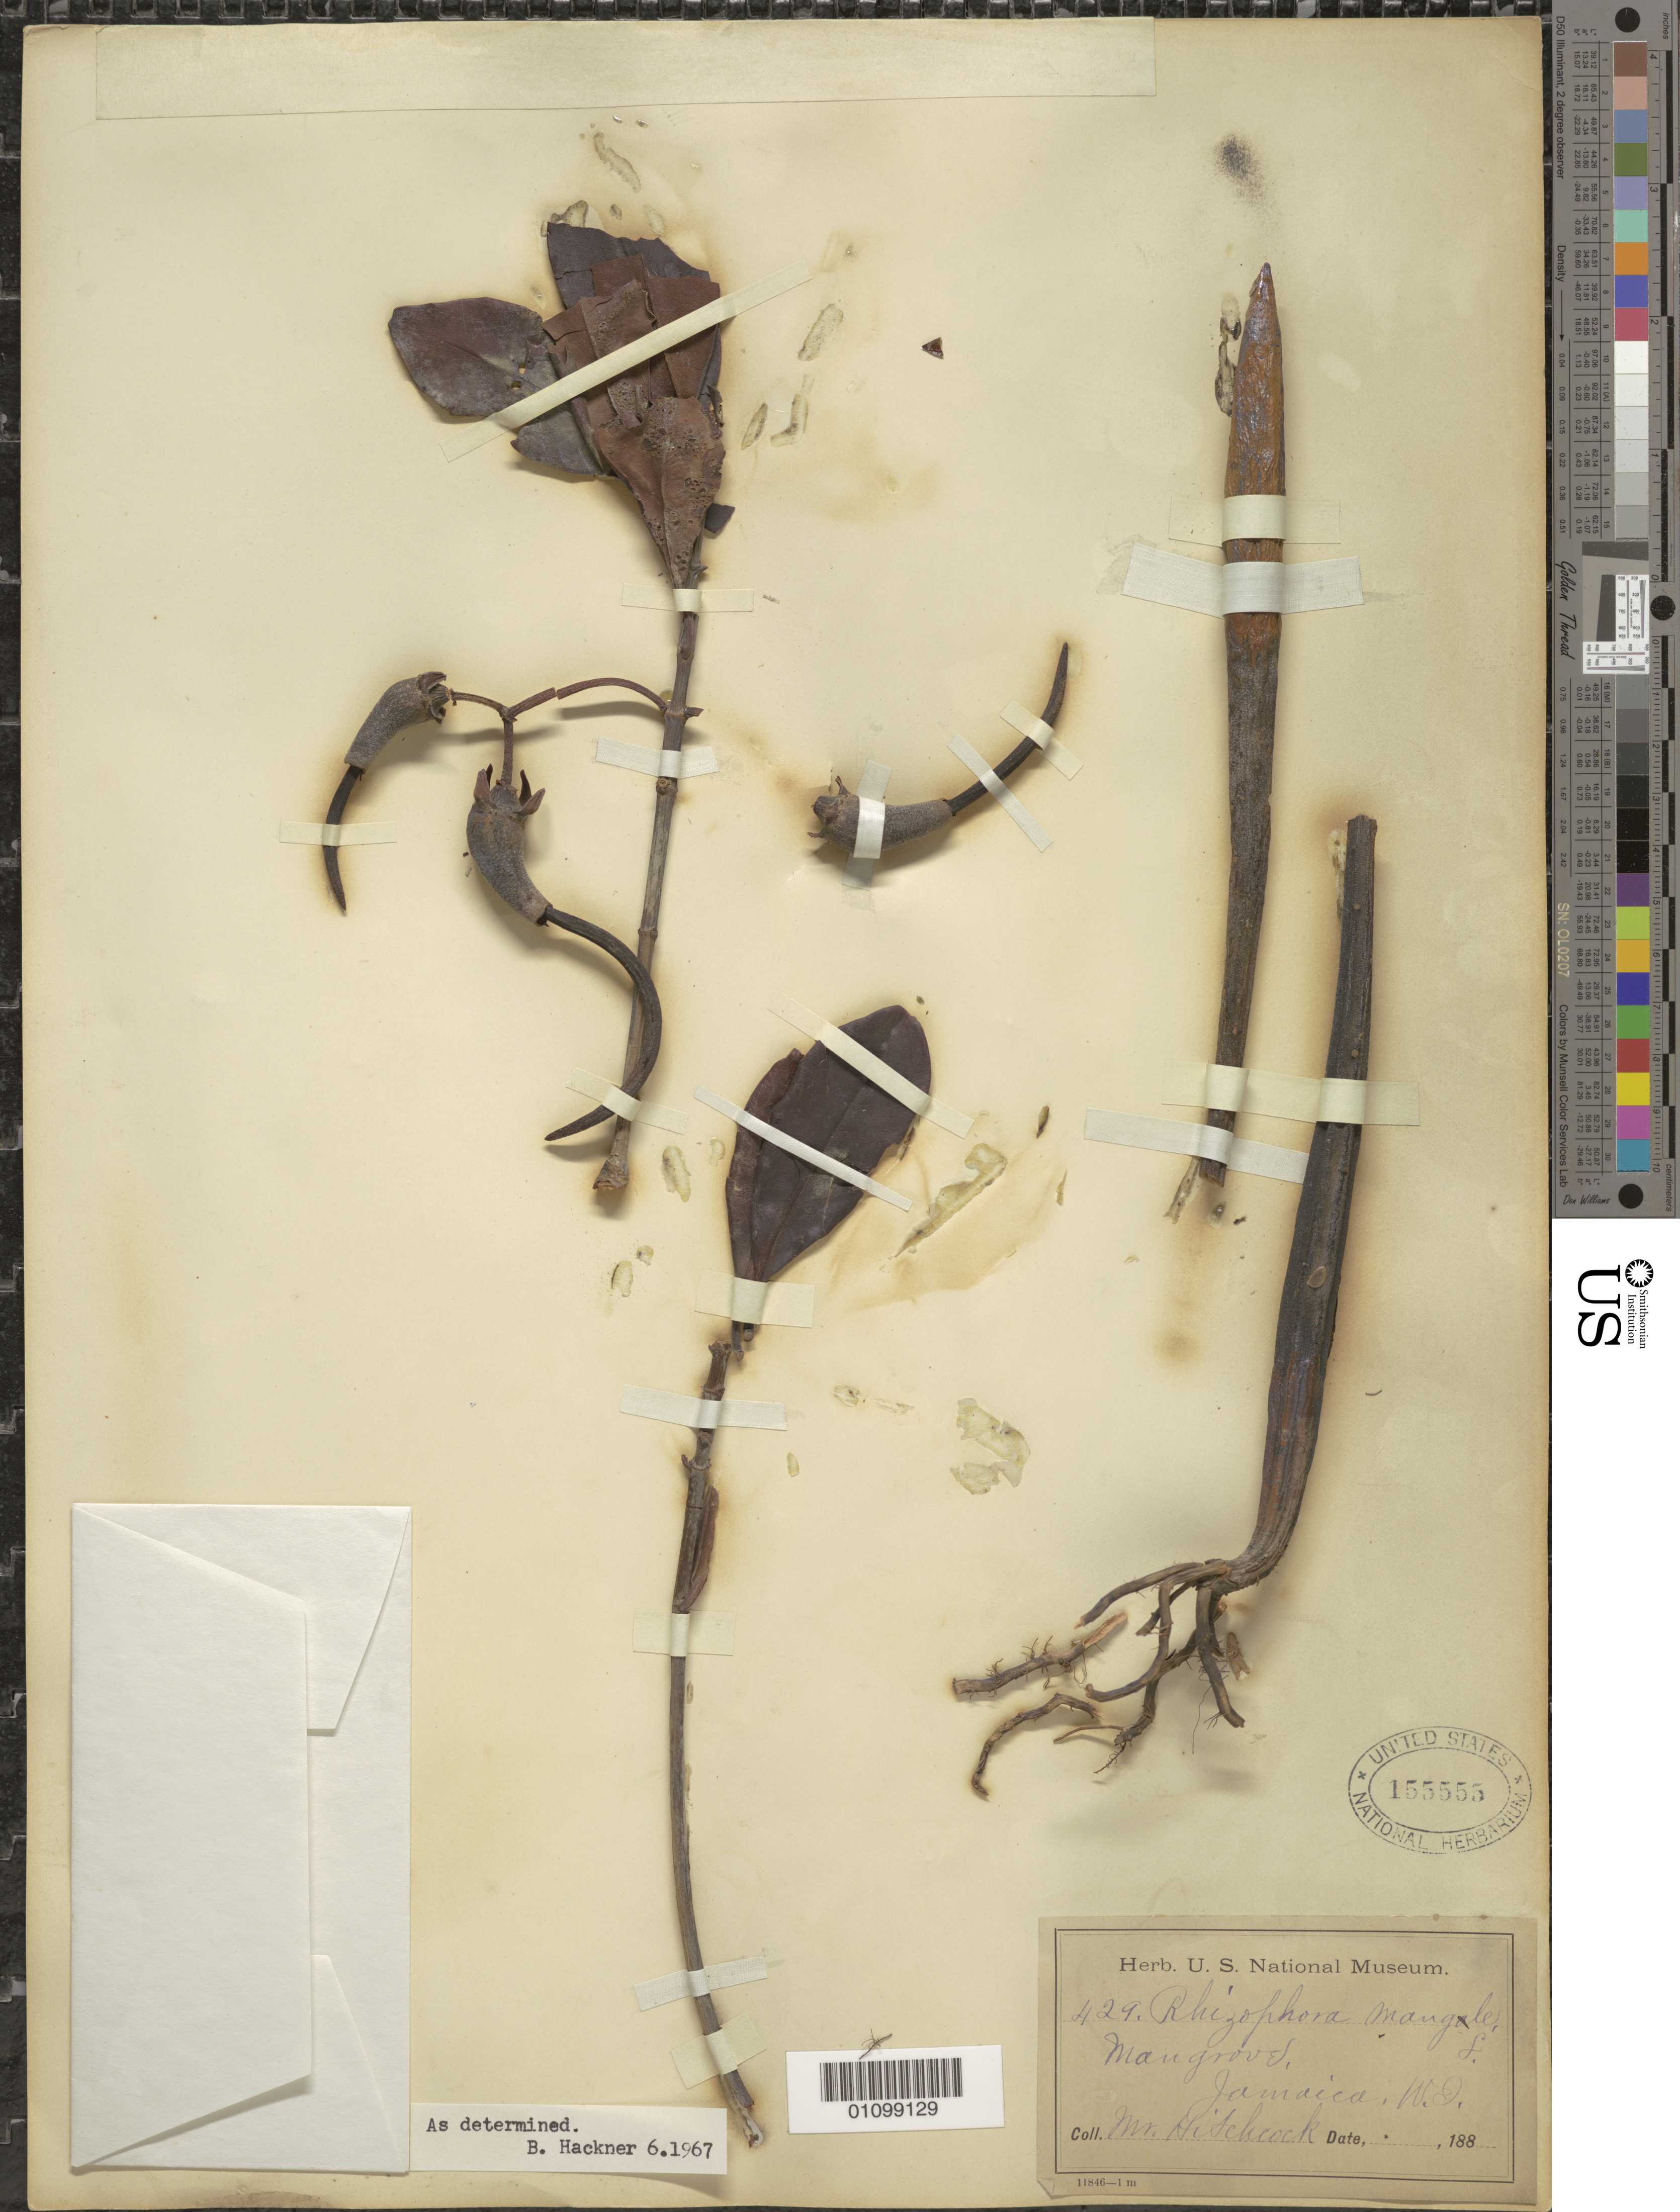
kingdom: Plantae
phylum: Tracheophyta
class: Magnoliopsida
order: Malpighiales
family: Rhizophoraceae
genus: Rhizophora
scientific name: Rhizophora mangle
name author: L.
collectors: -- Hitchcock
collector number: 429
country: Jamaica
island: Jamaica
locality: Mangroves.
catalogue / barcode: US 155555